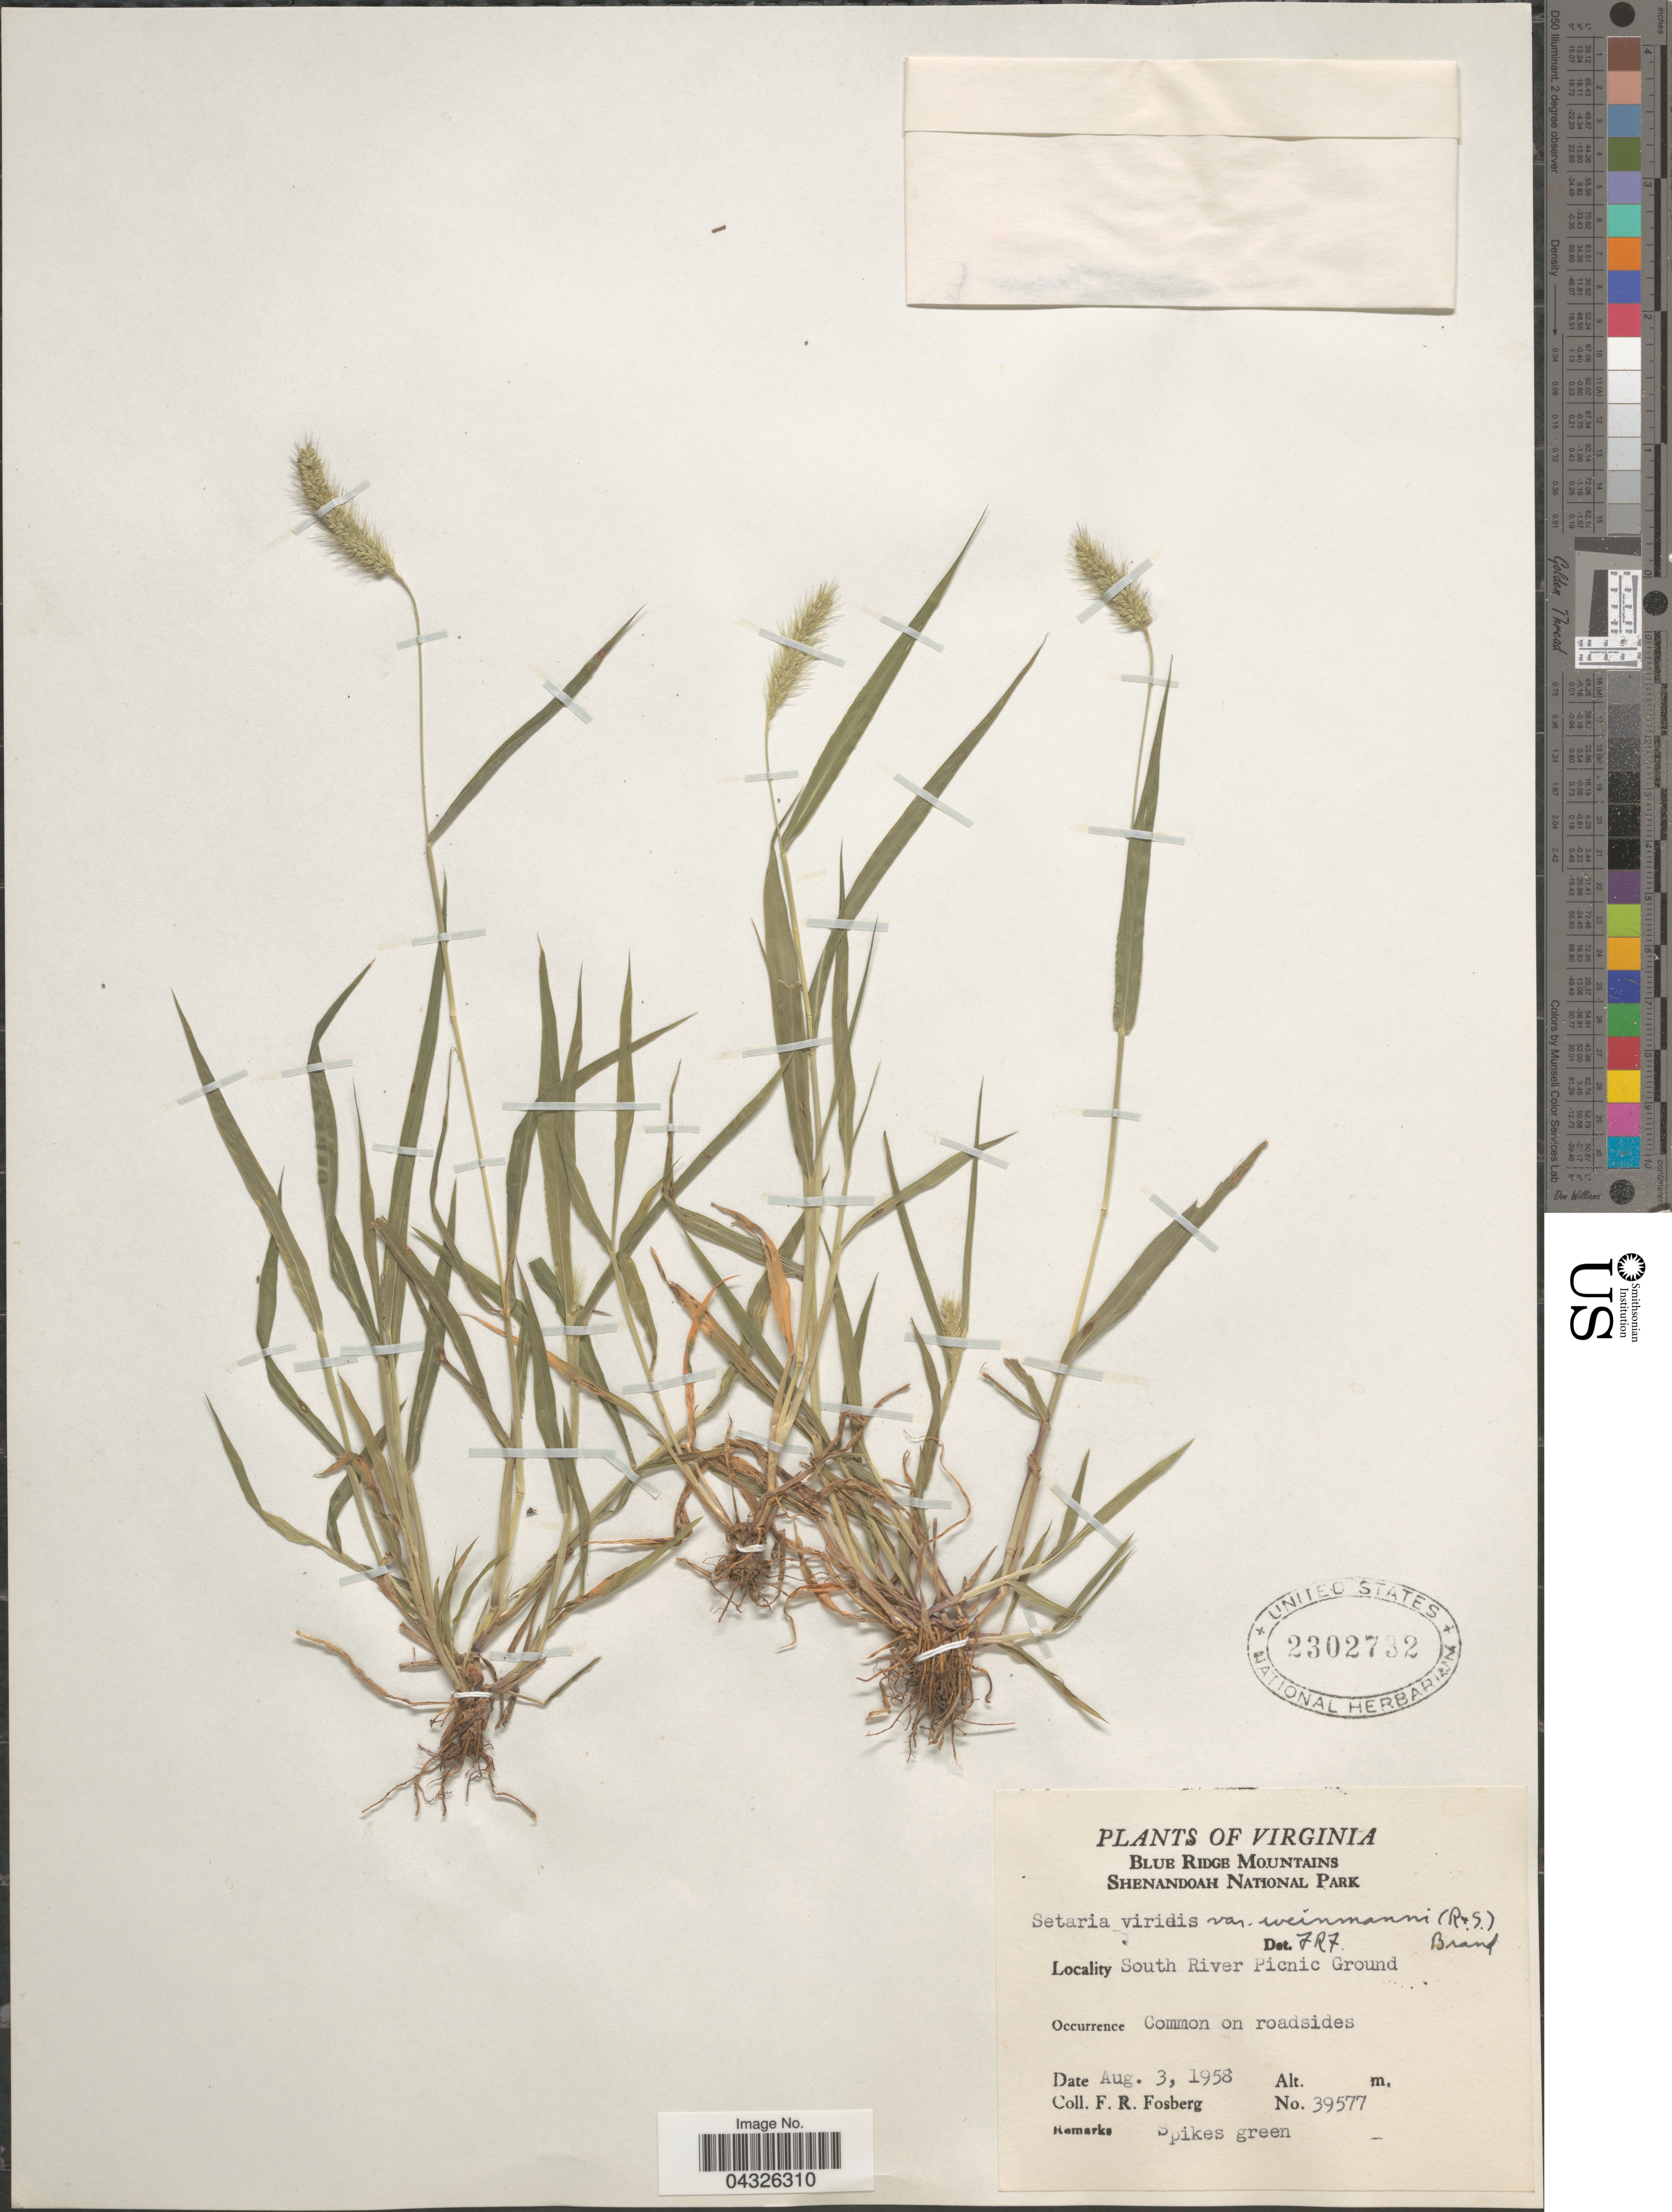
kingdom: Plantae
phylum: Tracheophyta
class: Liliopsida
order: Poales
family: Poaceae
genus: Setaria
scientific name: Setaria viridis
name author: (L.) P. Beauv.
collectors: F. R. Fosberg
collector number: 39577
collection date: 1958-08-03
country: United States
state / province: Virginia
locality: Blue Ridge Mountains. Shenandoah National Park. South River Picnic Ground. Common on roadsides.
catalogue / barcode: US 2302732